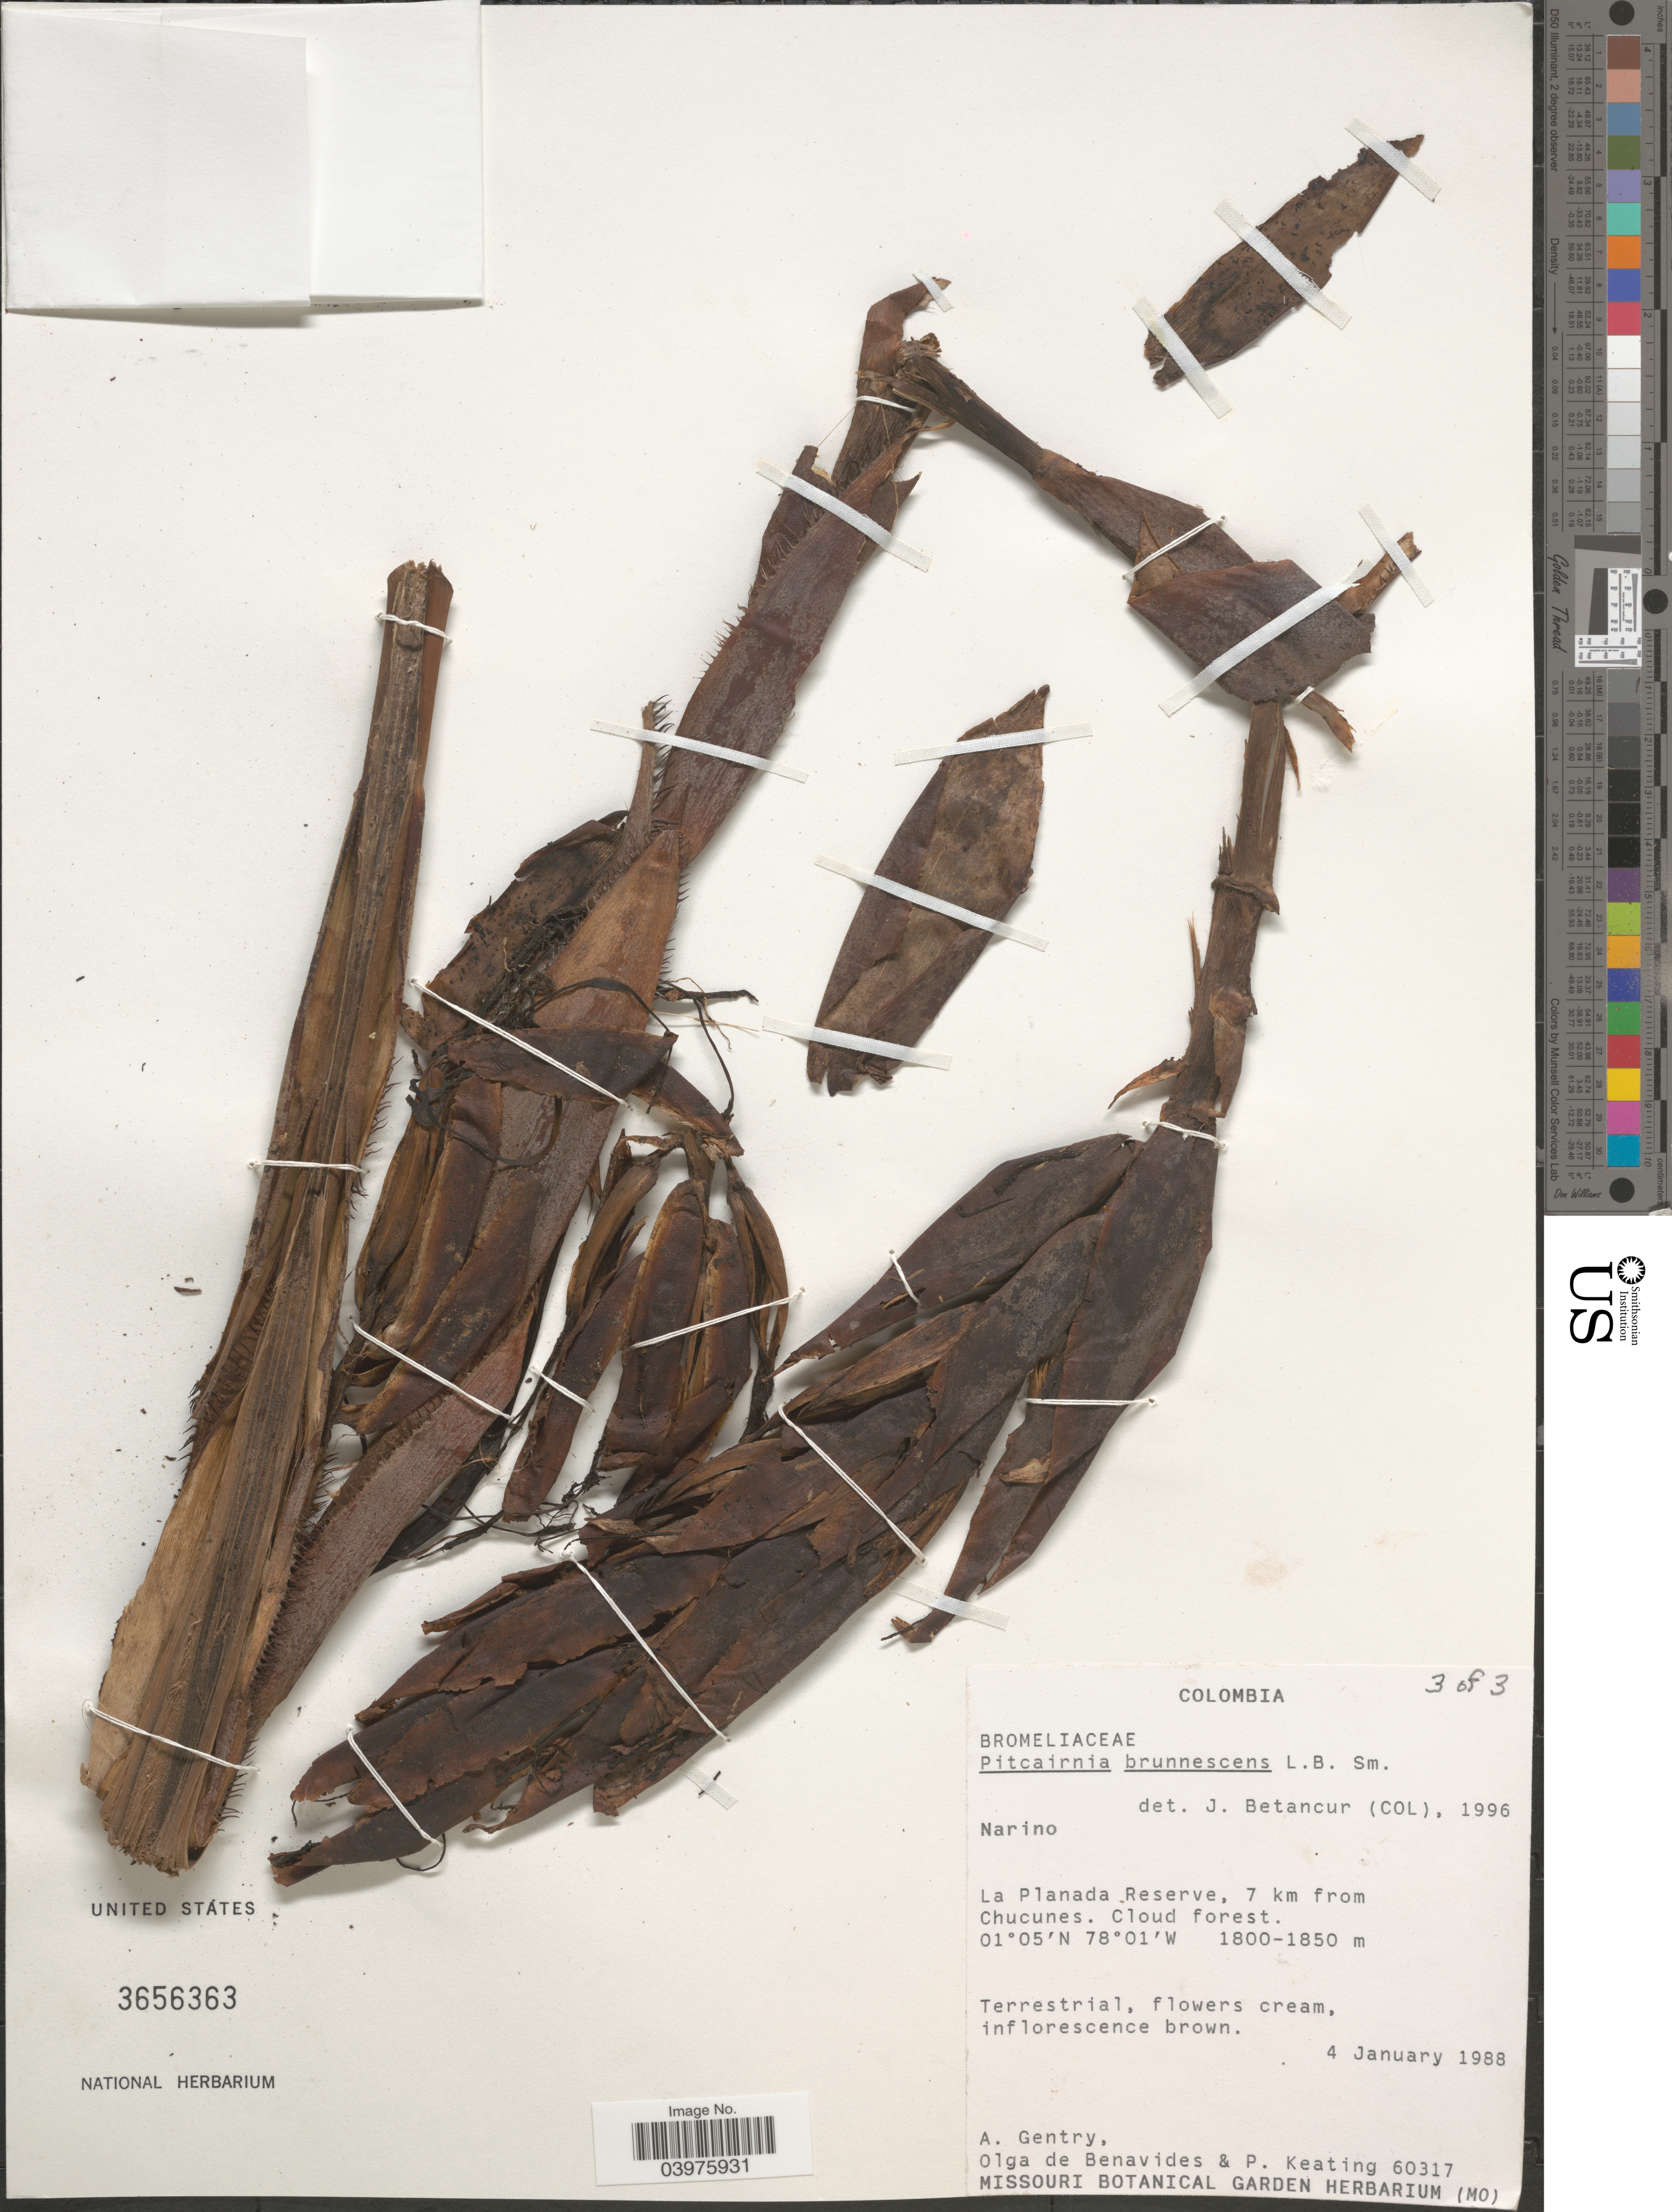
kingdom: Plantae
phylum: Tracheophyta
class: Liliopsida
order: Poales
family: Bromeliaceae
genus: Pitcairnia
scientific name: Pitcairnia brunnescens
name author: L.B. Sm.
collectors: A. H. Gentry, Olga S. de Benavides & P. Keating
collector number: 60317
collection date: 1988-01-04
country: Colombia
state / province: Nariño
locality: La Planada Reserve, 7 km from Chucunes.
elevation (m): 1800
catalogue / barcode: US 3656363